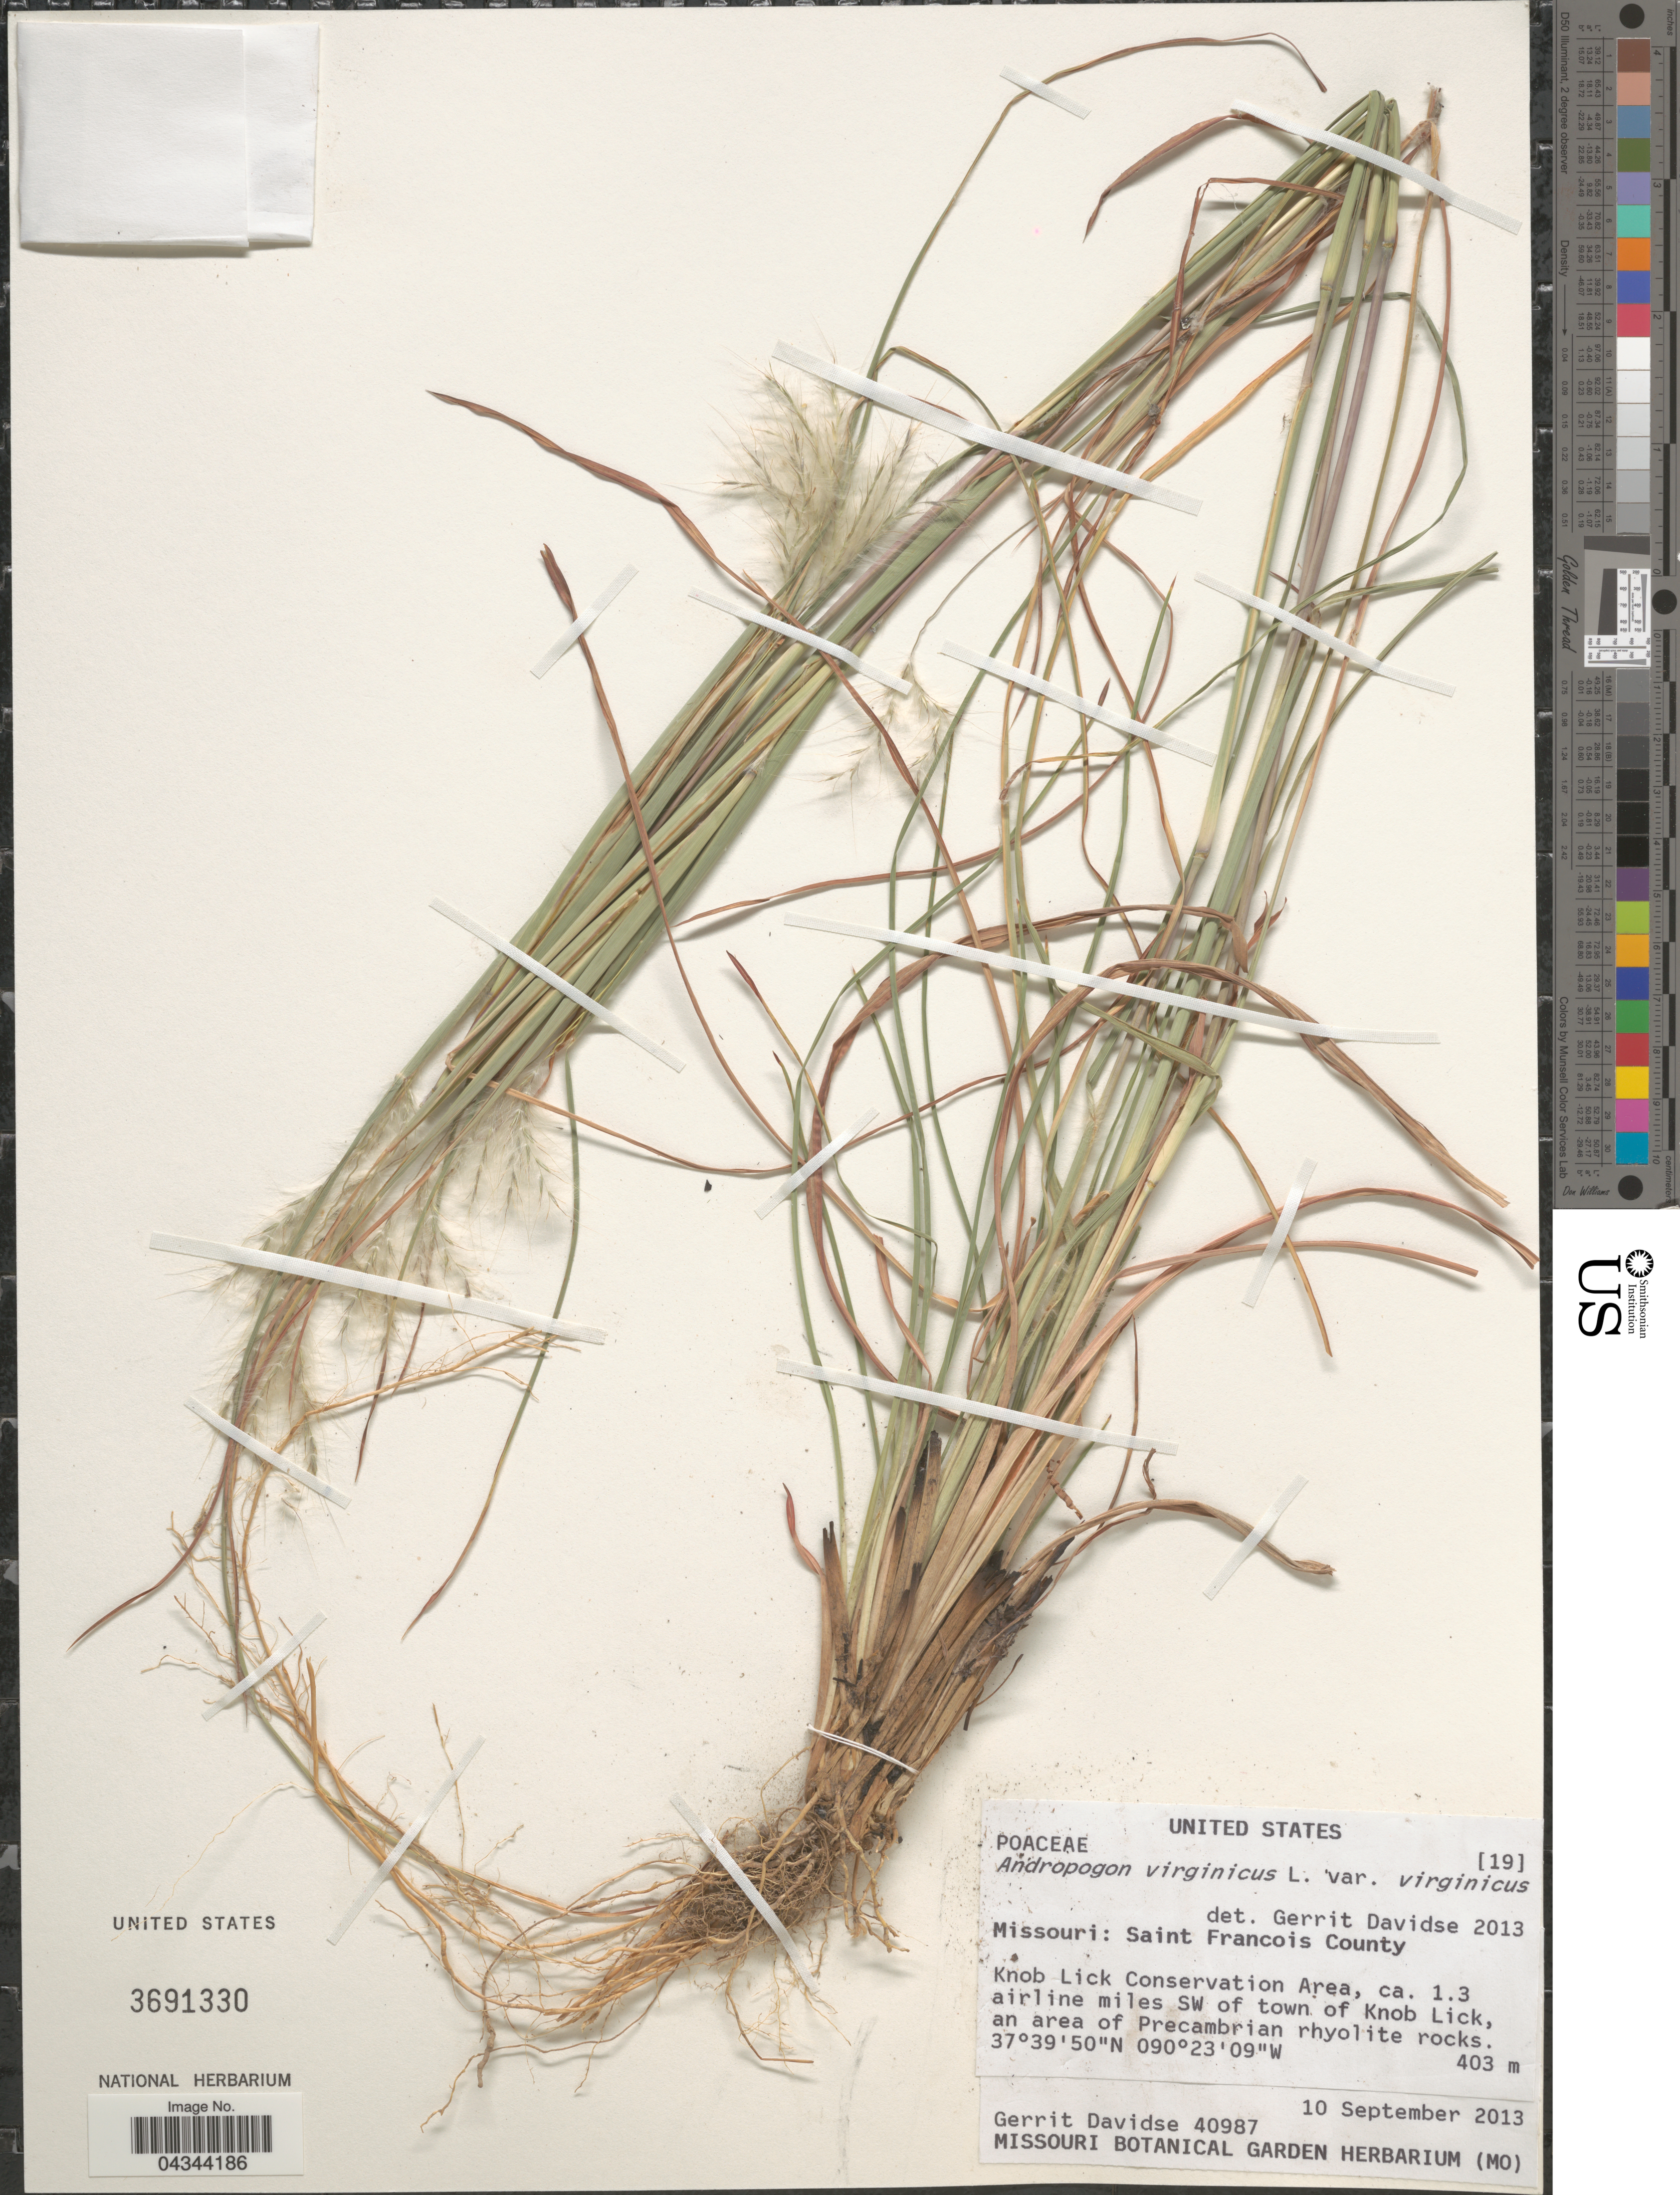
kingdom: Plantae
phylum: Tracheophyta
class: Liliopsida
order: Poales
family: Poaceae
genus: Andropogon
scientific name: Andropogon virginicus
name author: L.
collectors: G. Davidse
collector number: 40987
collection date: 2013-09-10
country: United States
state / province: Missouri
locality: Saint Francois County. Knob Lick Conservation Area, ca. 1.3 airline miles SW of town of Knob Lick.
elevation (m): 403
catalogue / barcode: US 3691330